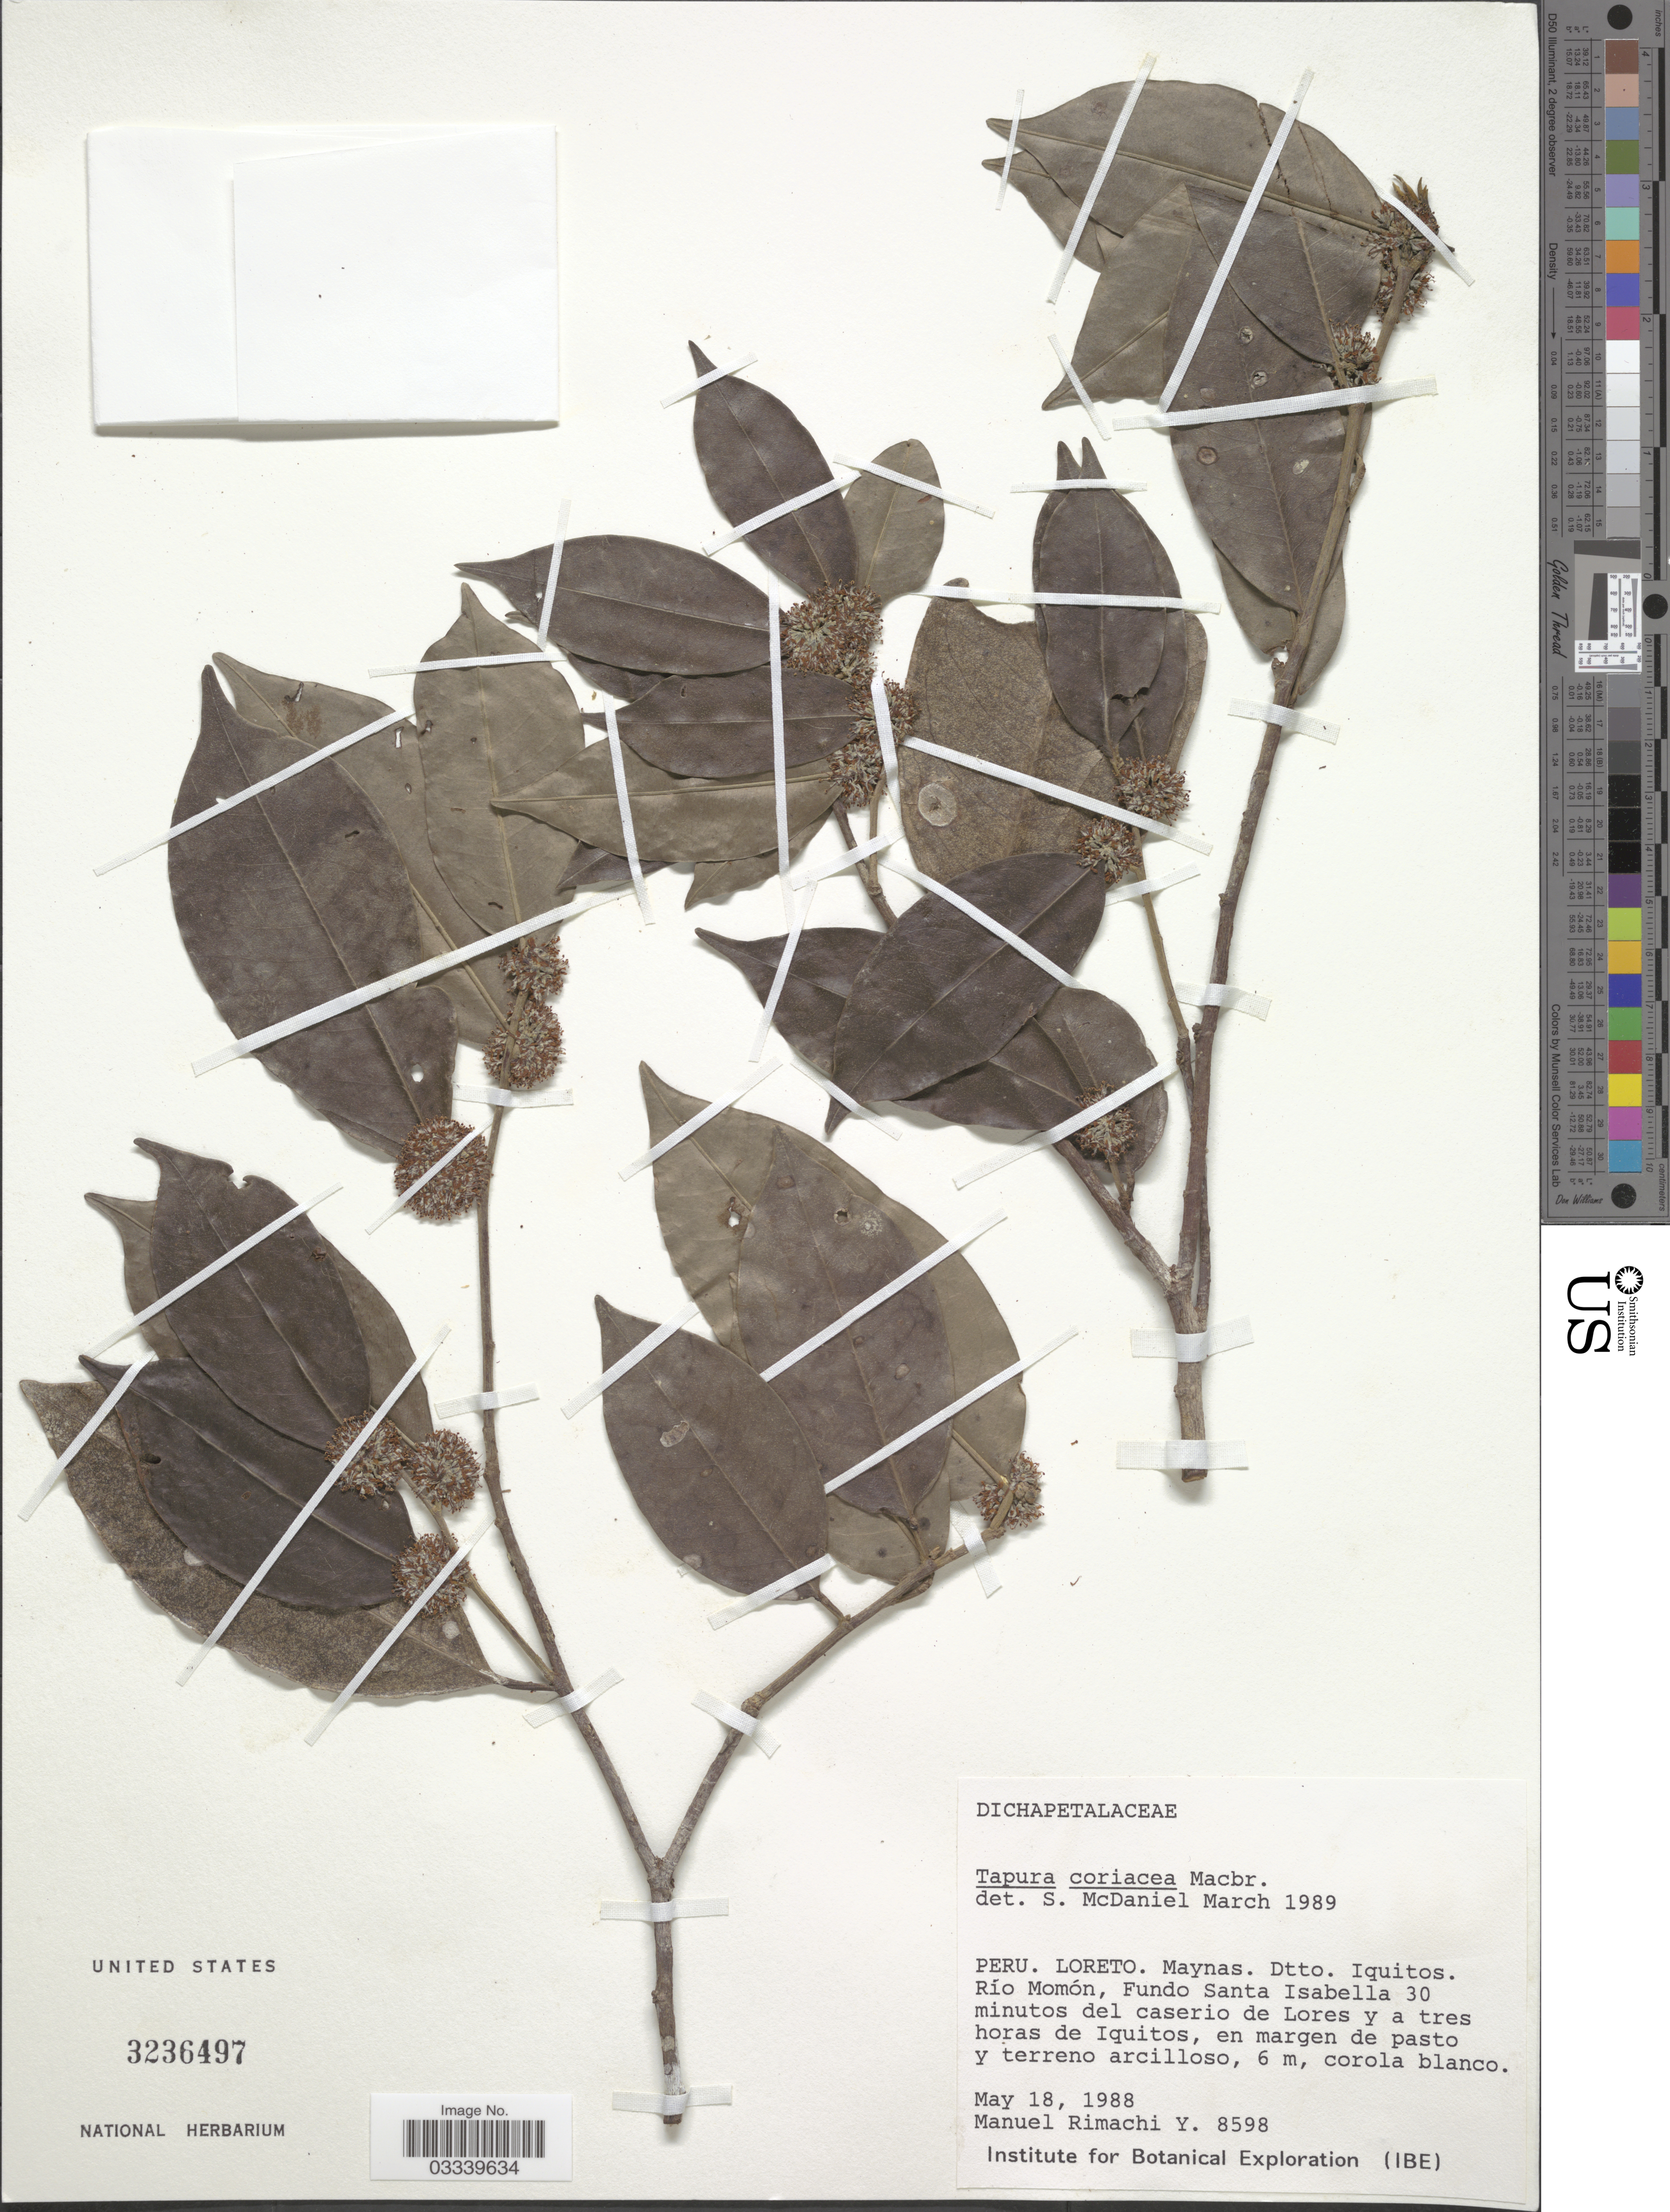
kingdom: Plantae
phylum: Tracheophyta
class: Magnoliopsida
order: Malpighiales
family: Dichapetalaceae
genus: Tapura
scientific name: Tapura coriacea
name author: J.F. Macbr.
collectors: M. Rimachi Y.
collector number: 8598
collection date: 1988-05-18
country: Peru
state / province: Loreto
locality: Maynas. Dtto. Iquitos. Río Momón, Fundo Santa Isabella 30 minutos del caserio de Lores y a tres horas de Iquitos.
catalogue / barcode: US 3236497